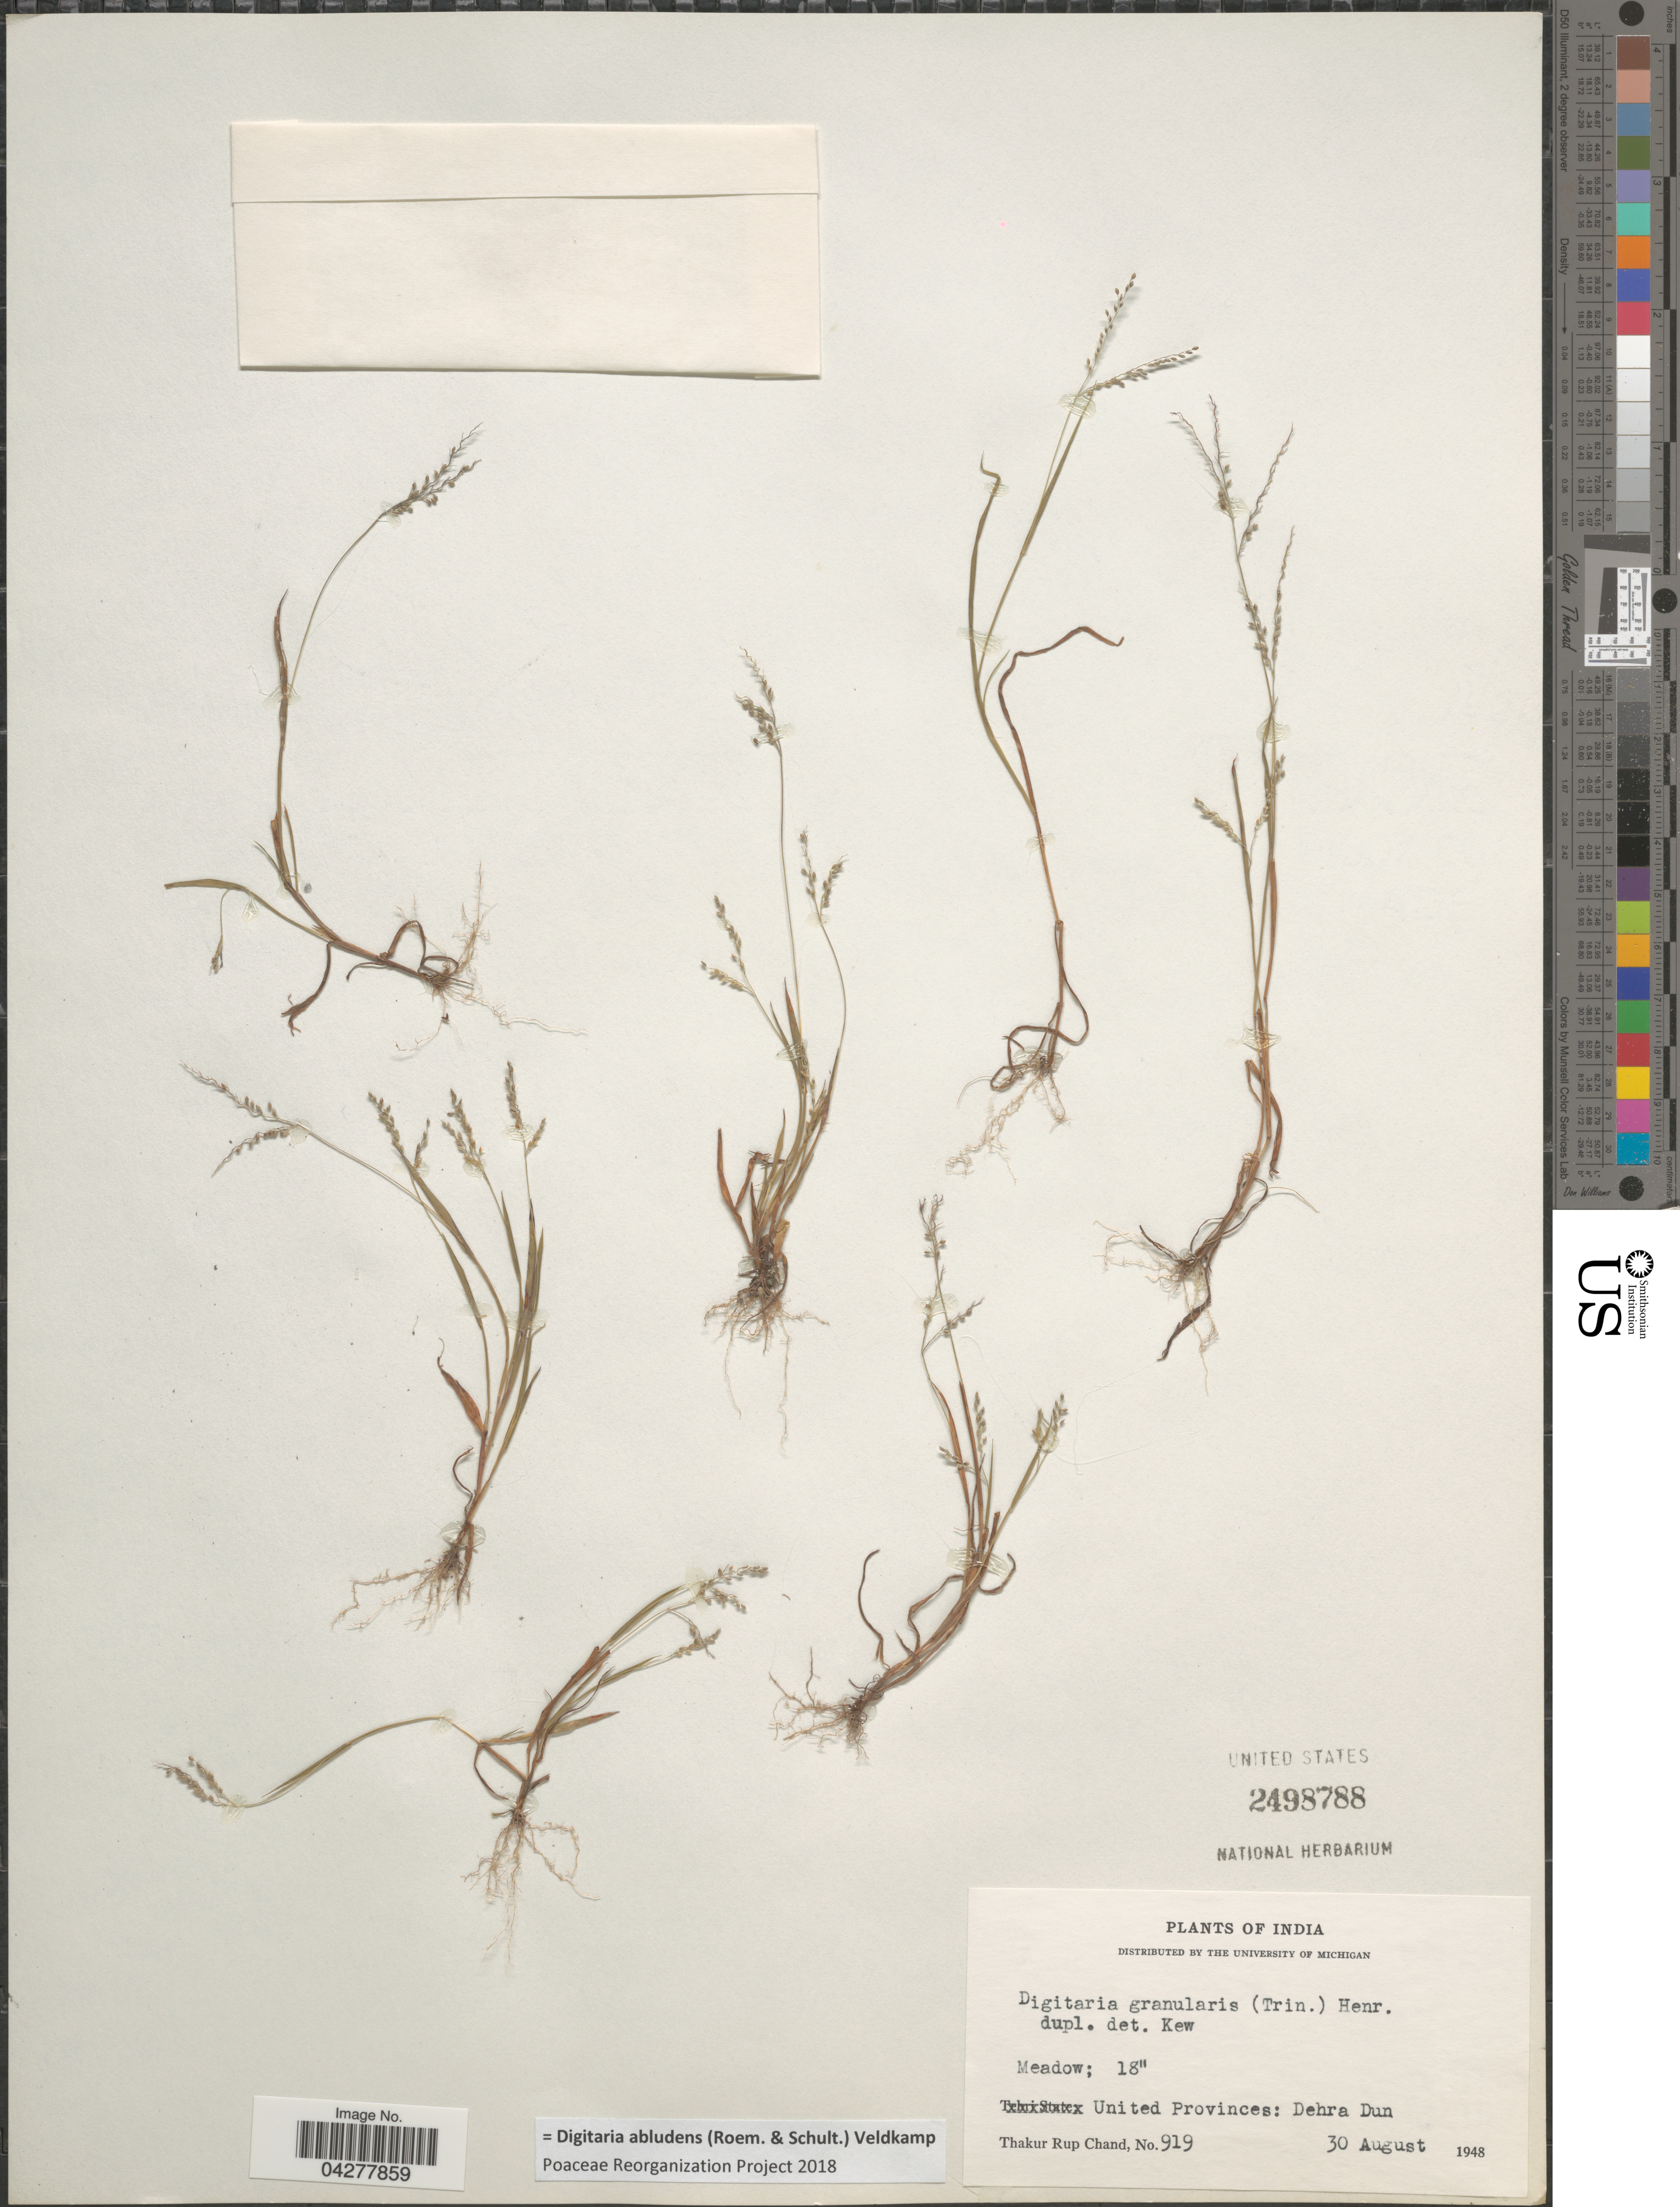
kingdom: Plantae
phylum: Tracheophyta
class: Liliopsida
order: Poales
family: Poaceae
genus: Digitaria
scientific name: Digitaria abludens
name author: (Roem. & Schult.) Veldkamp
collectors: T. R. Chand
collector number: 919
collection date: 1948-08-30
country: India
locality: United Provinces: Dehra Dun.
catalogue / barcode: US 2498788